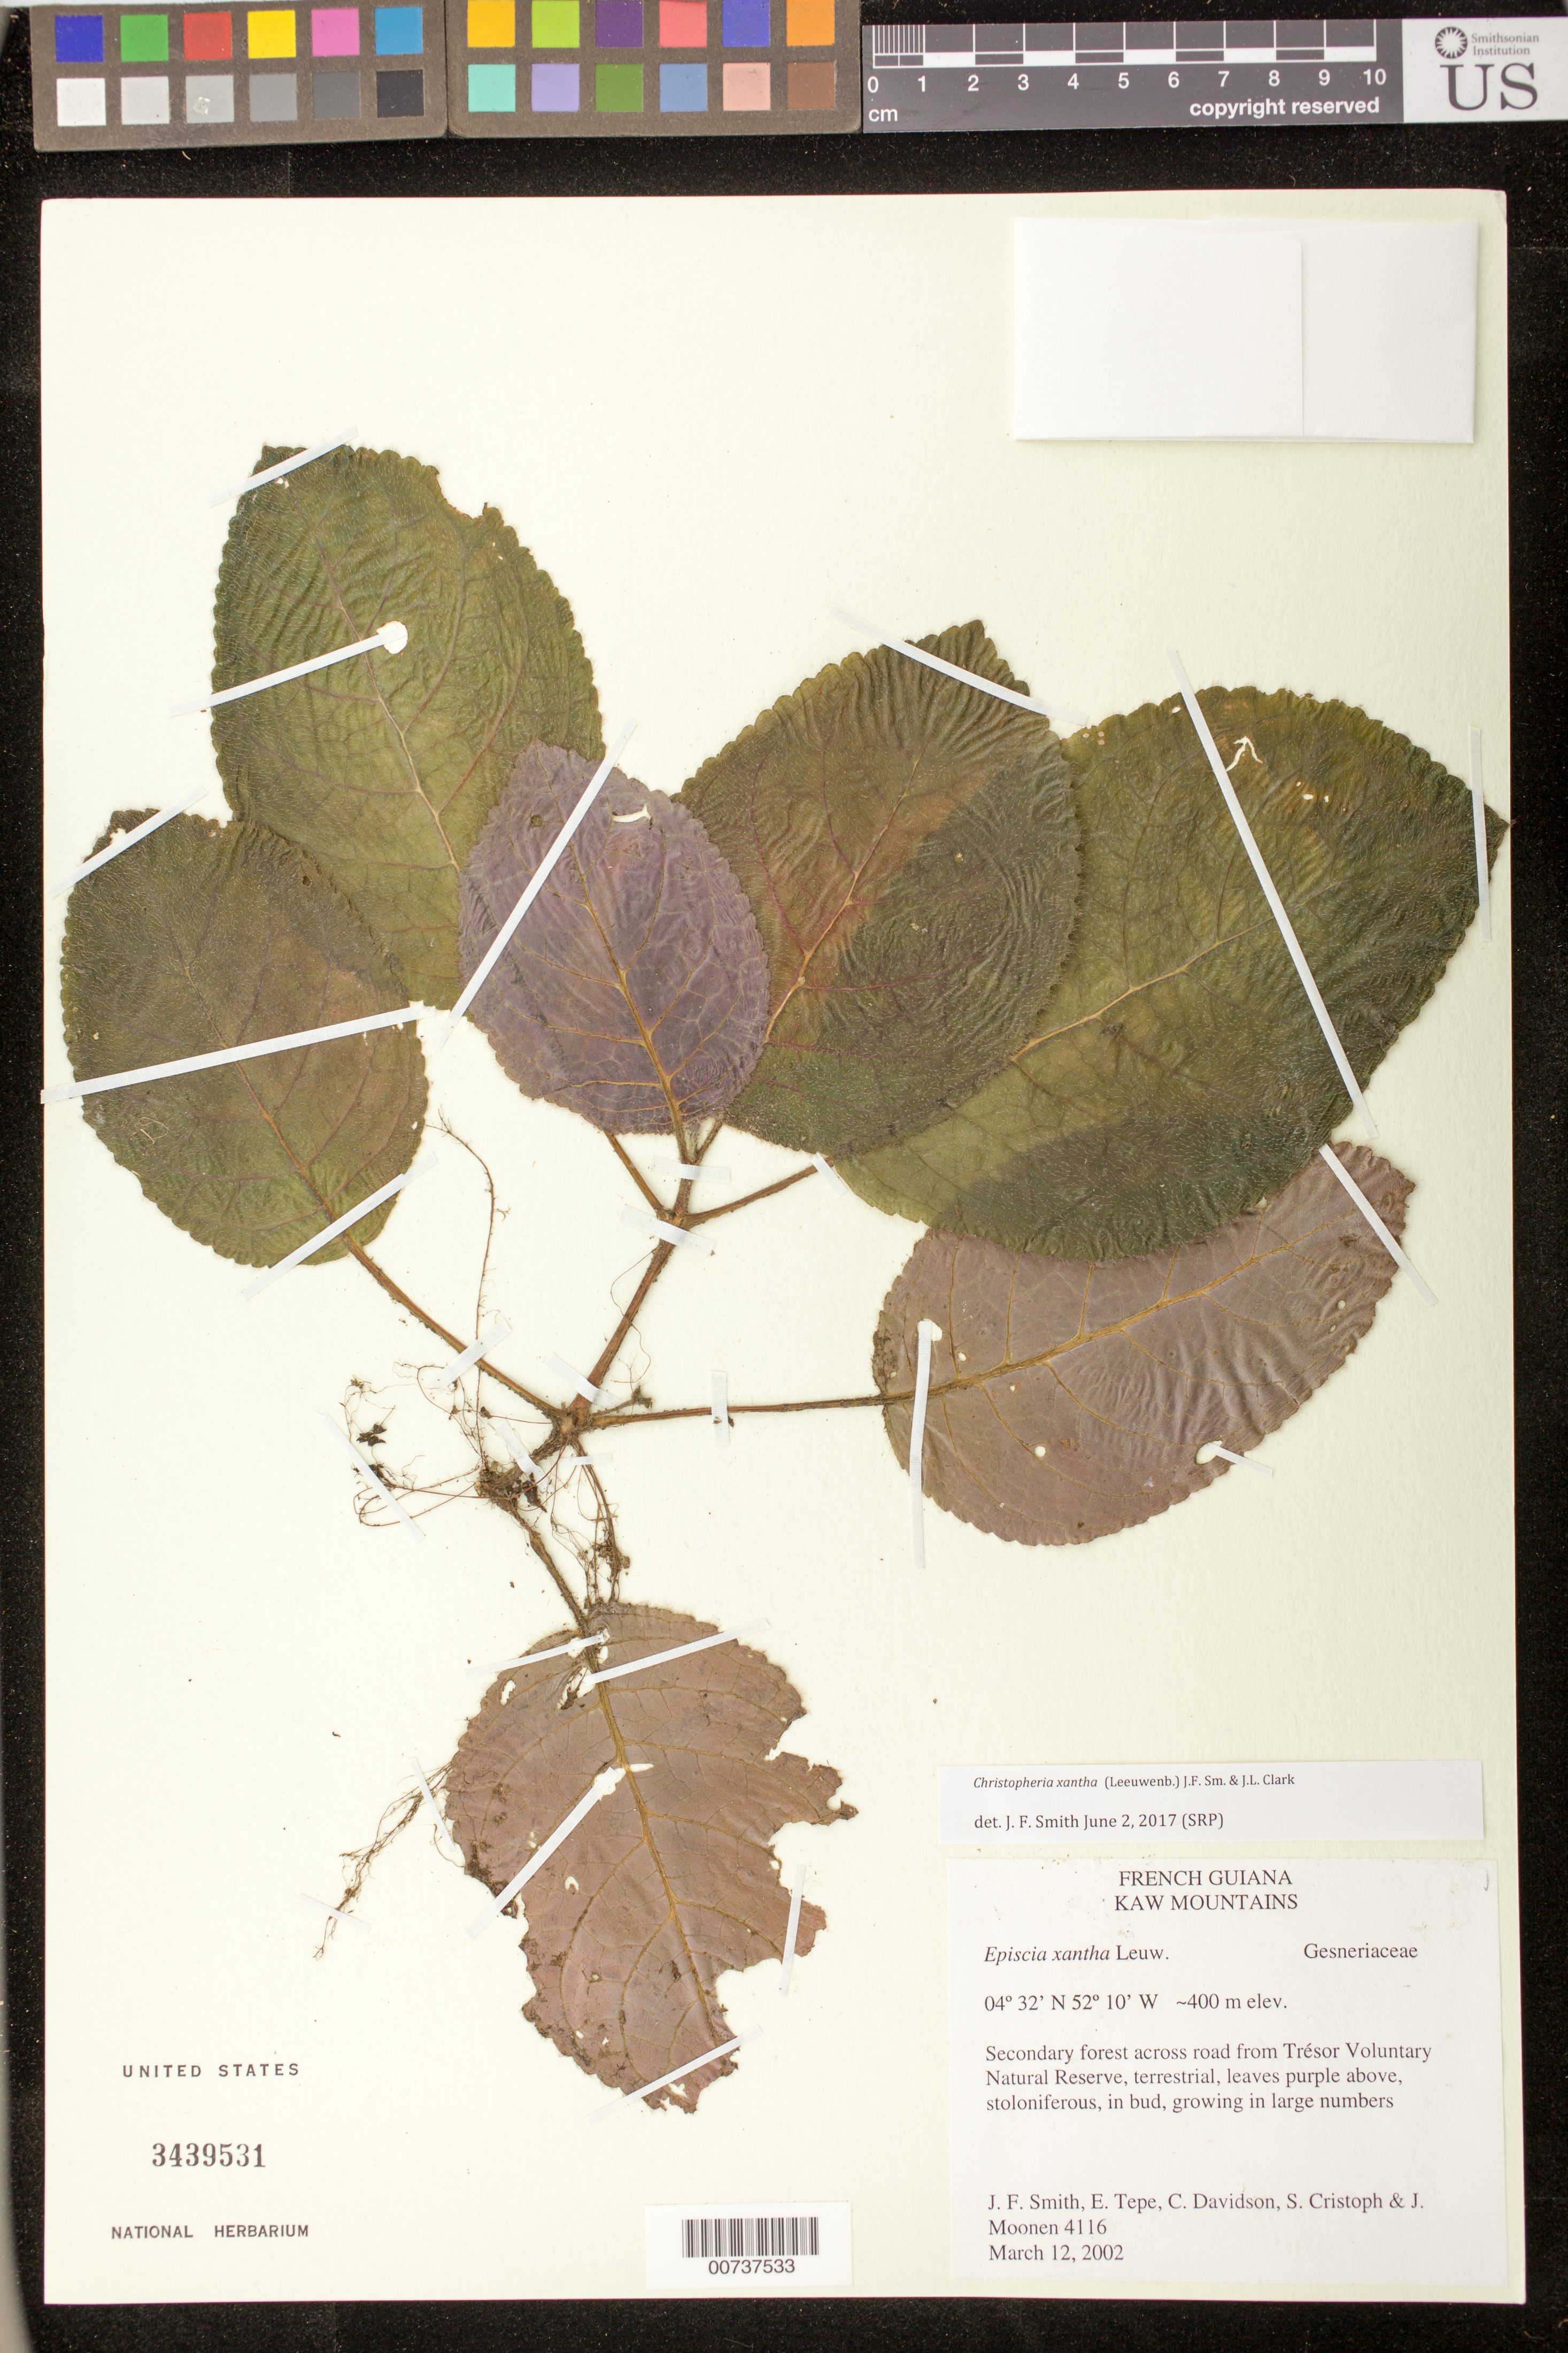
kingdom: Plantae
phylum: Tracheophyta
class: Magnoliopsida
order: Lamiales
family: Gesneriaceae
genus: Christopheria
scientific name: Christopheria xantha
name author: (Leeuwenb.) J.F. Sm. & J.L. Clark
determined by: Smith, J. F.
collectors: J. Smith, E. Tepe, C. Davidson, S. Cristoph & J. Moonen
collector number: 4116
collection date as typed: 12 Mar 2002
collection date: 2002-03-12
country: French Guiana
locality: Kaw Mountains, secondary forest across road from Trésor Voluntary Natural Reserve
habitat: Secondary forest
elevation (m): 400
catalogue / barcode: US 3439531